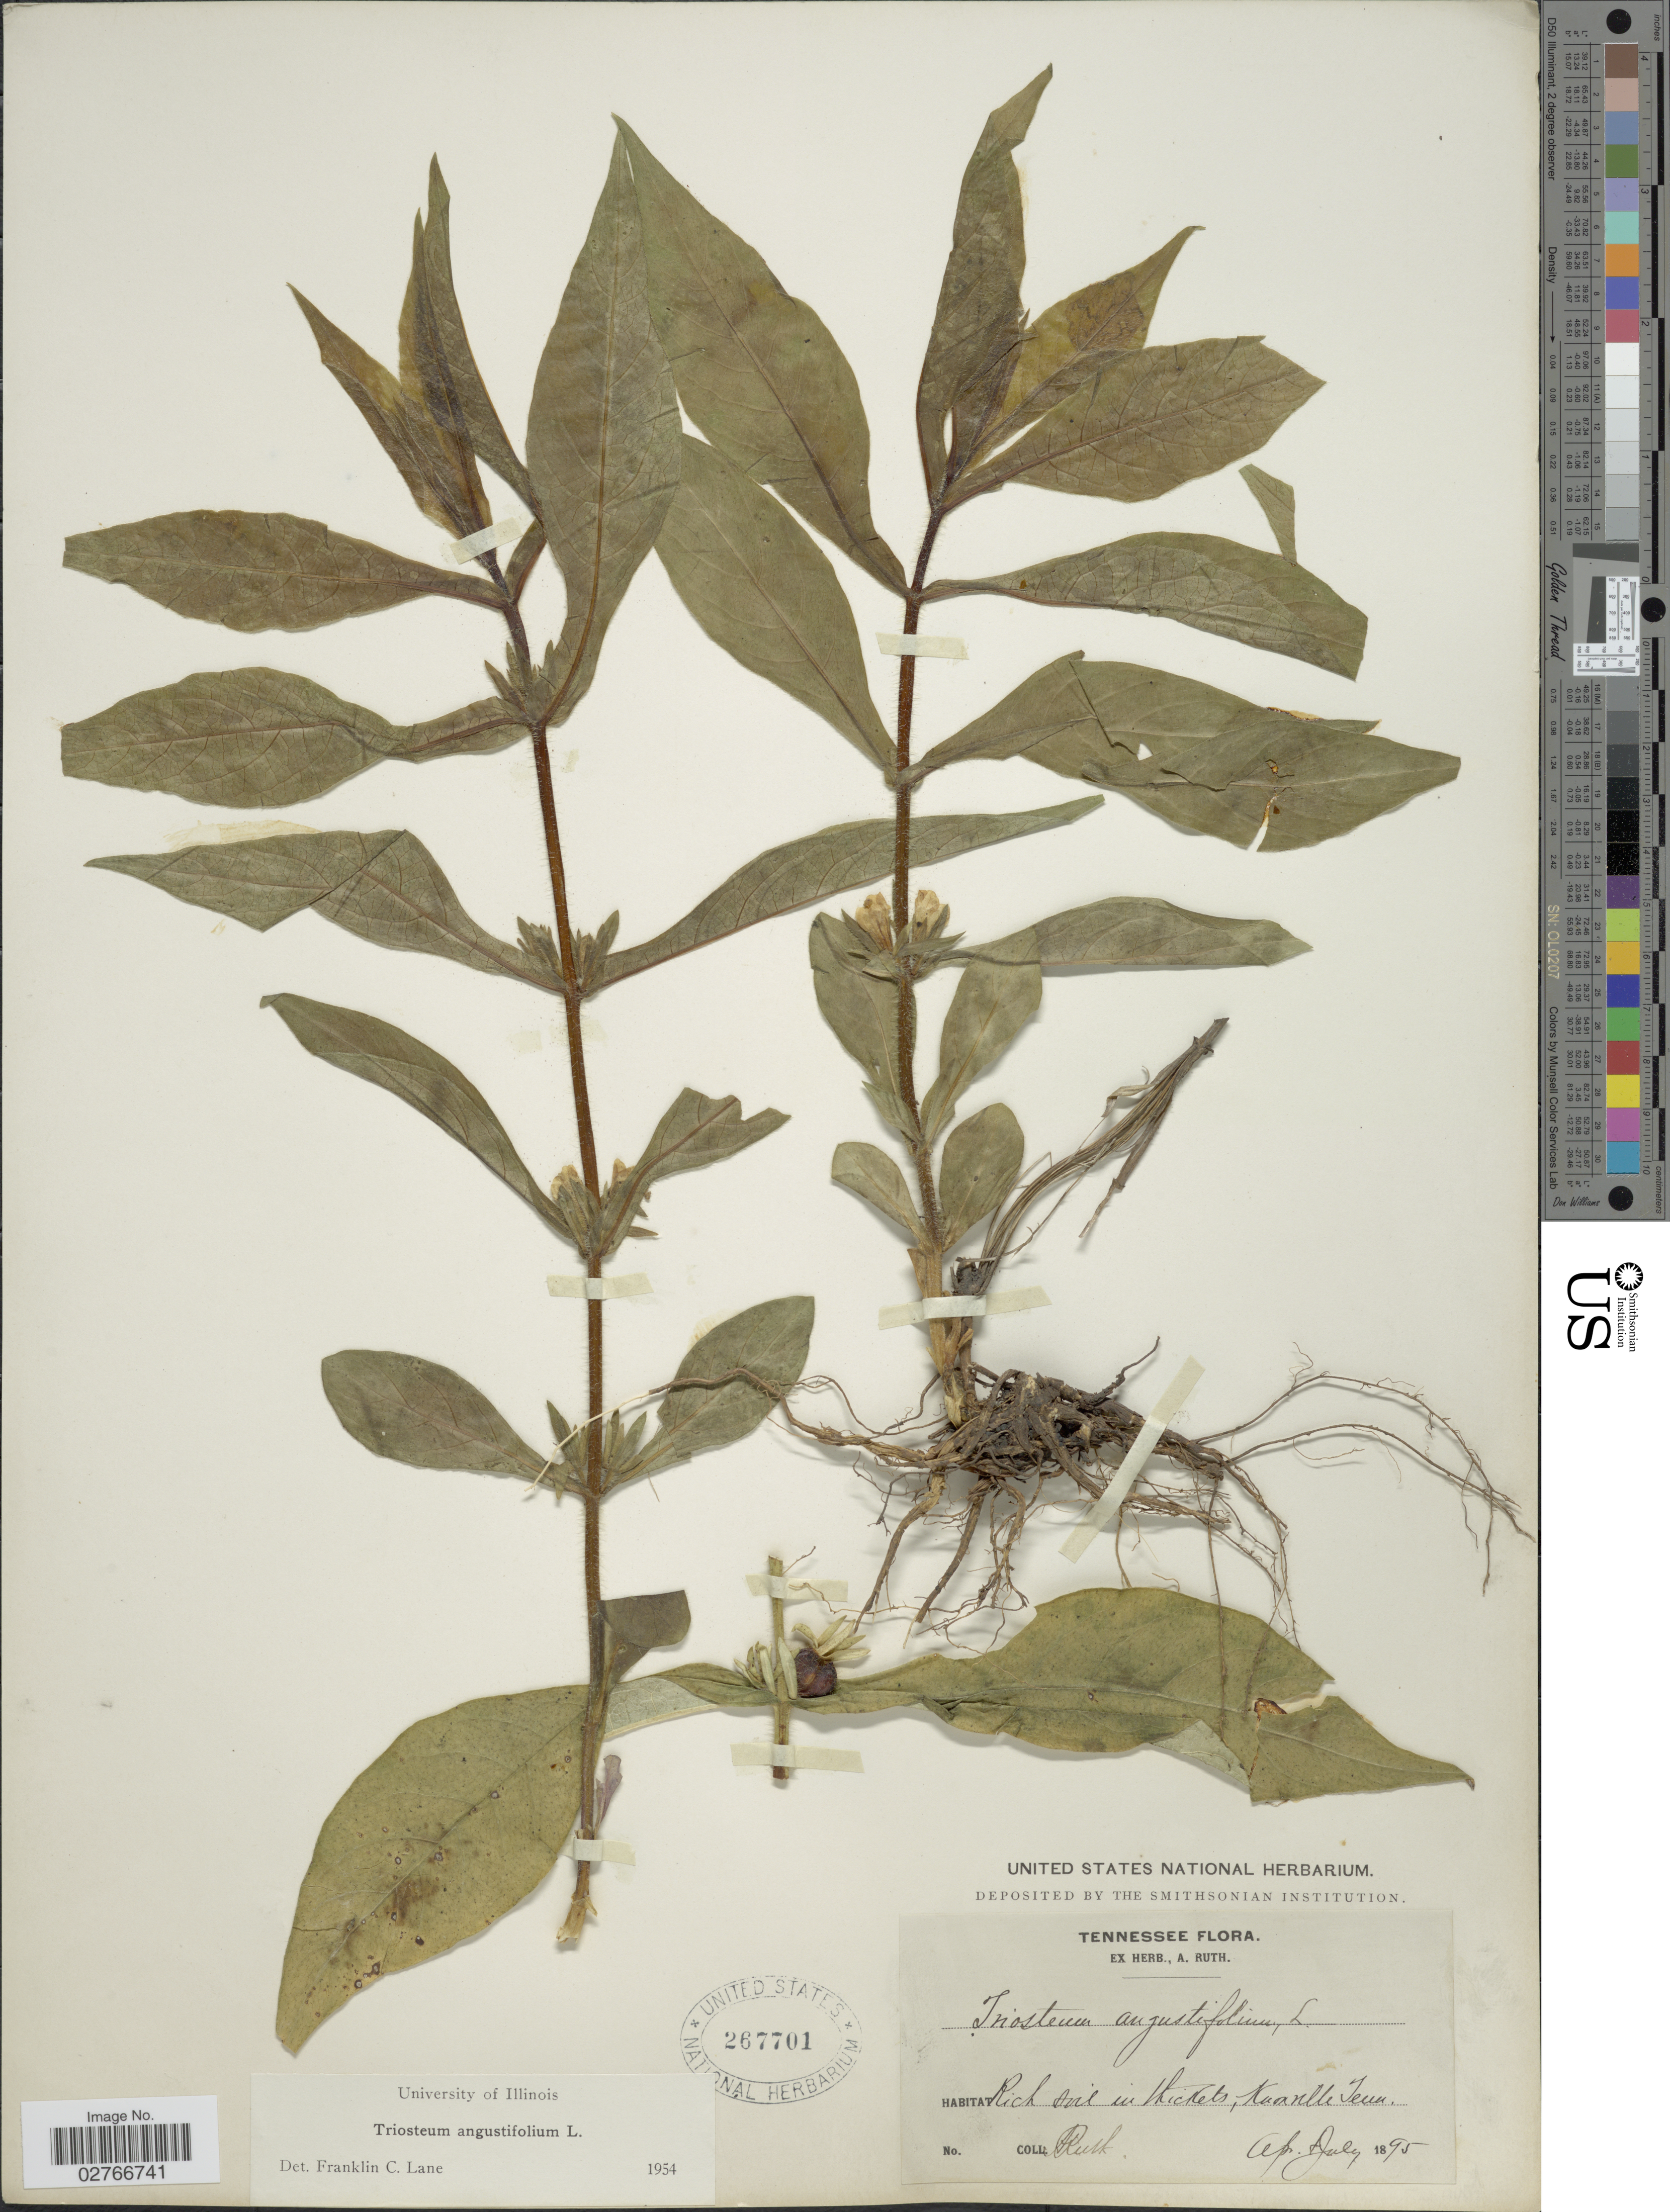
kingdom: Plantae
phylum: Tracheophyta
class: Magnoliopsida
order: Dipsacales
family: Caprifoliaceae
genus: Triosteum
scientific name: Triosteum angustifolium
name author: L.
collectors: A. Ruth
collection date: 1895-04/1895-07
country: United States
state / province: Tennessee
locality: Knoxville.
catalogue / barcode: US 267701